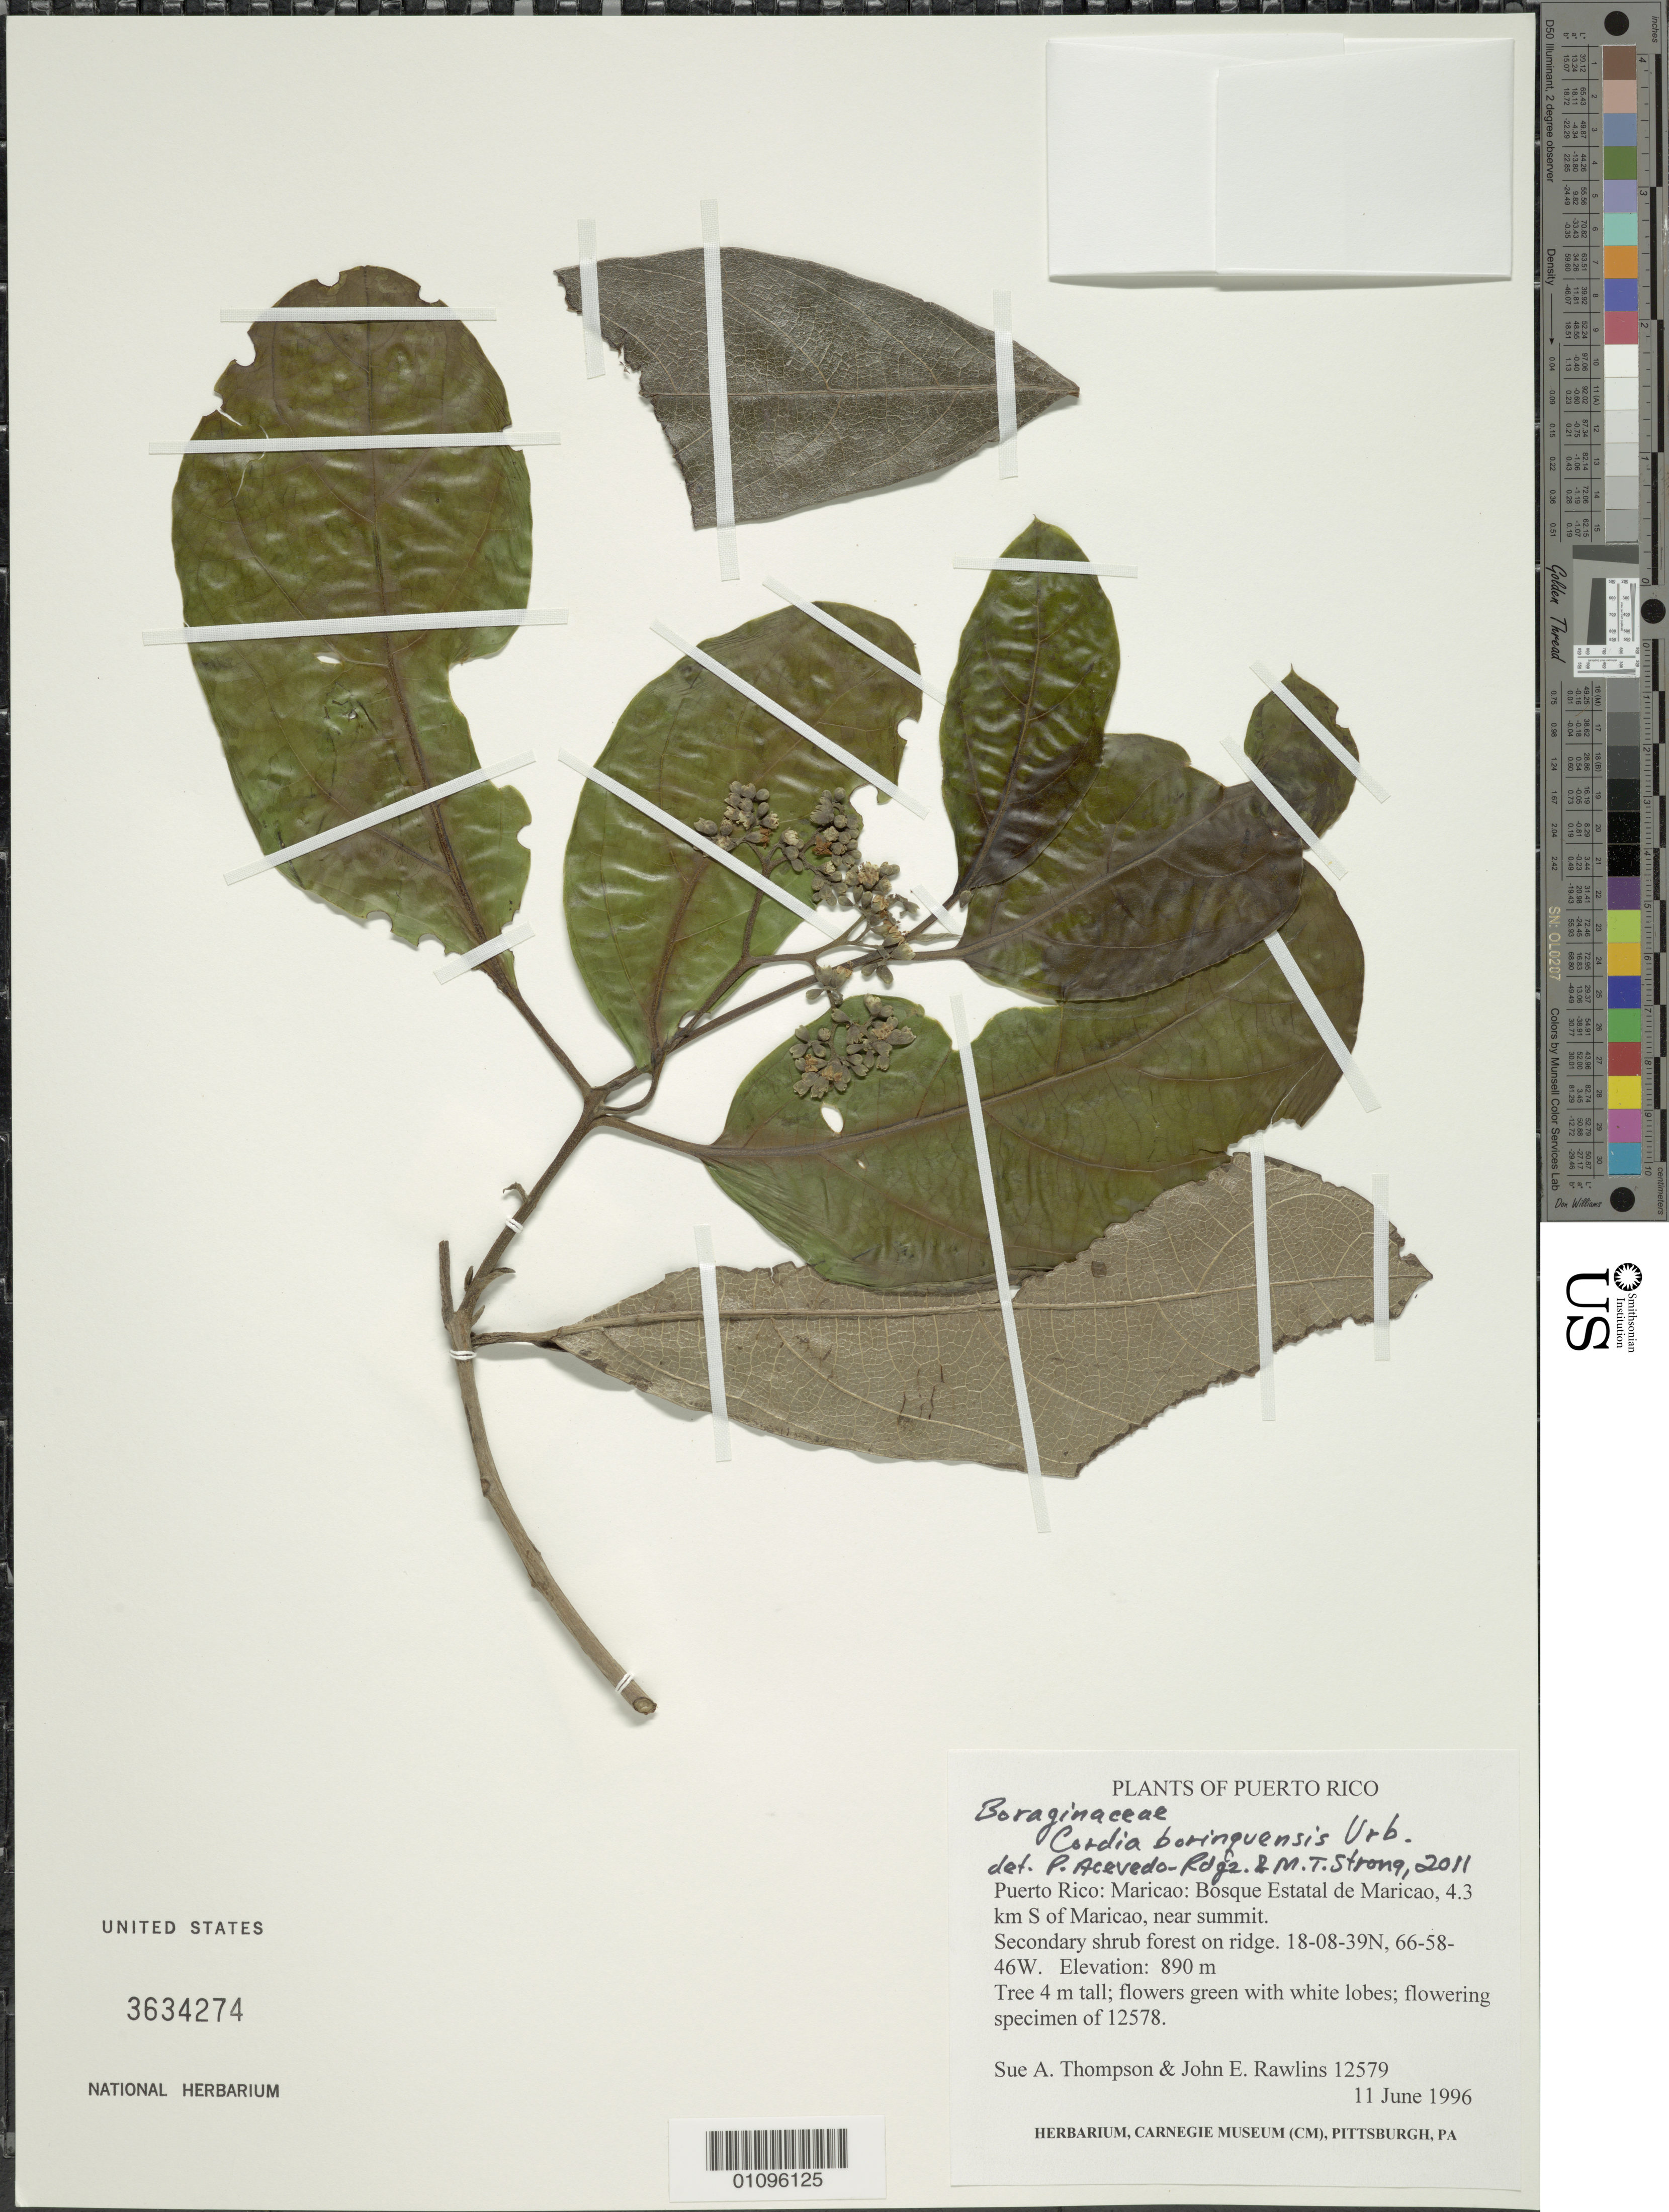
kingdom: Plantae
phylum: Tracheophyta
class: Magnoliopsida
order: Boraginales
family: Cordiaceae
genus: Cordia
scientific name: Cordia borinquensis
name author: Urb.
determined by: Acevedo-Rodríguez, P.; Strong, M. T.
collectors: S. A. Thompson & J. Rawlins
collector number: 12579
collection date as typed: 11 Jun 1996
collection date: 1996-06-11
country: Puerto Rico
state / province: Maricao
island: Puerto Rico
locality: Bosque Estatal de Maricao, 4.3 km S of Maricao, near summit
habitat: Secondary shrub forest on ridge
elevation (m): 890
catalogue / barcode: US 3634274